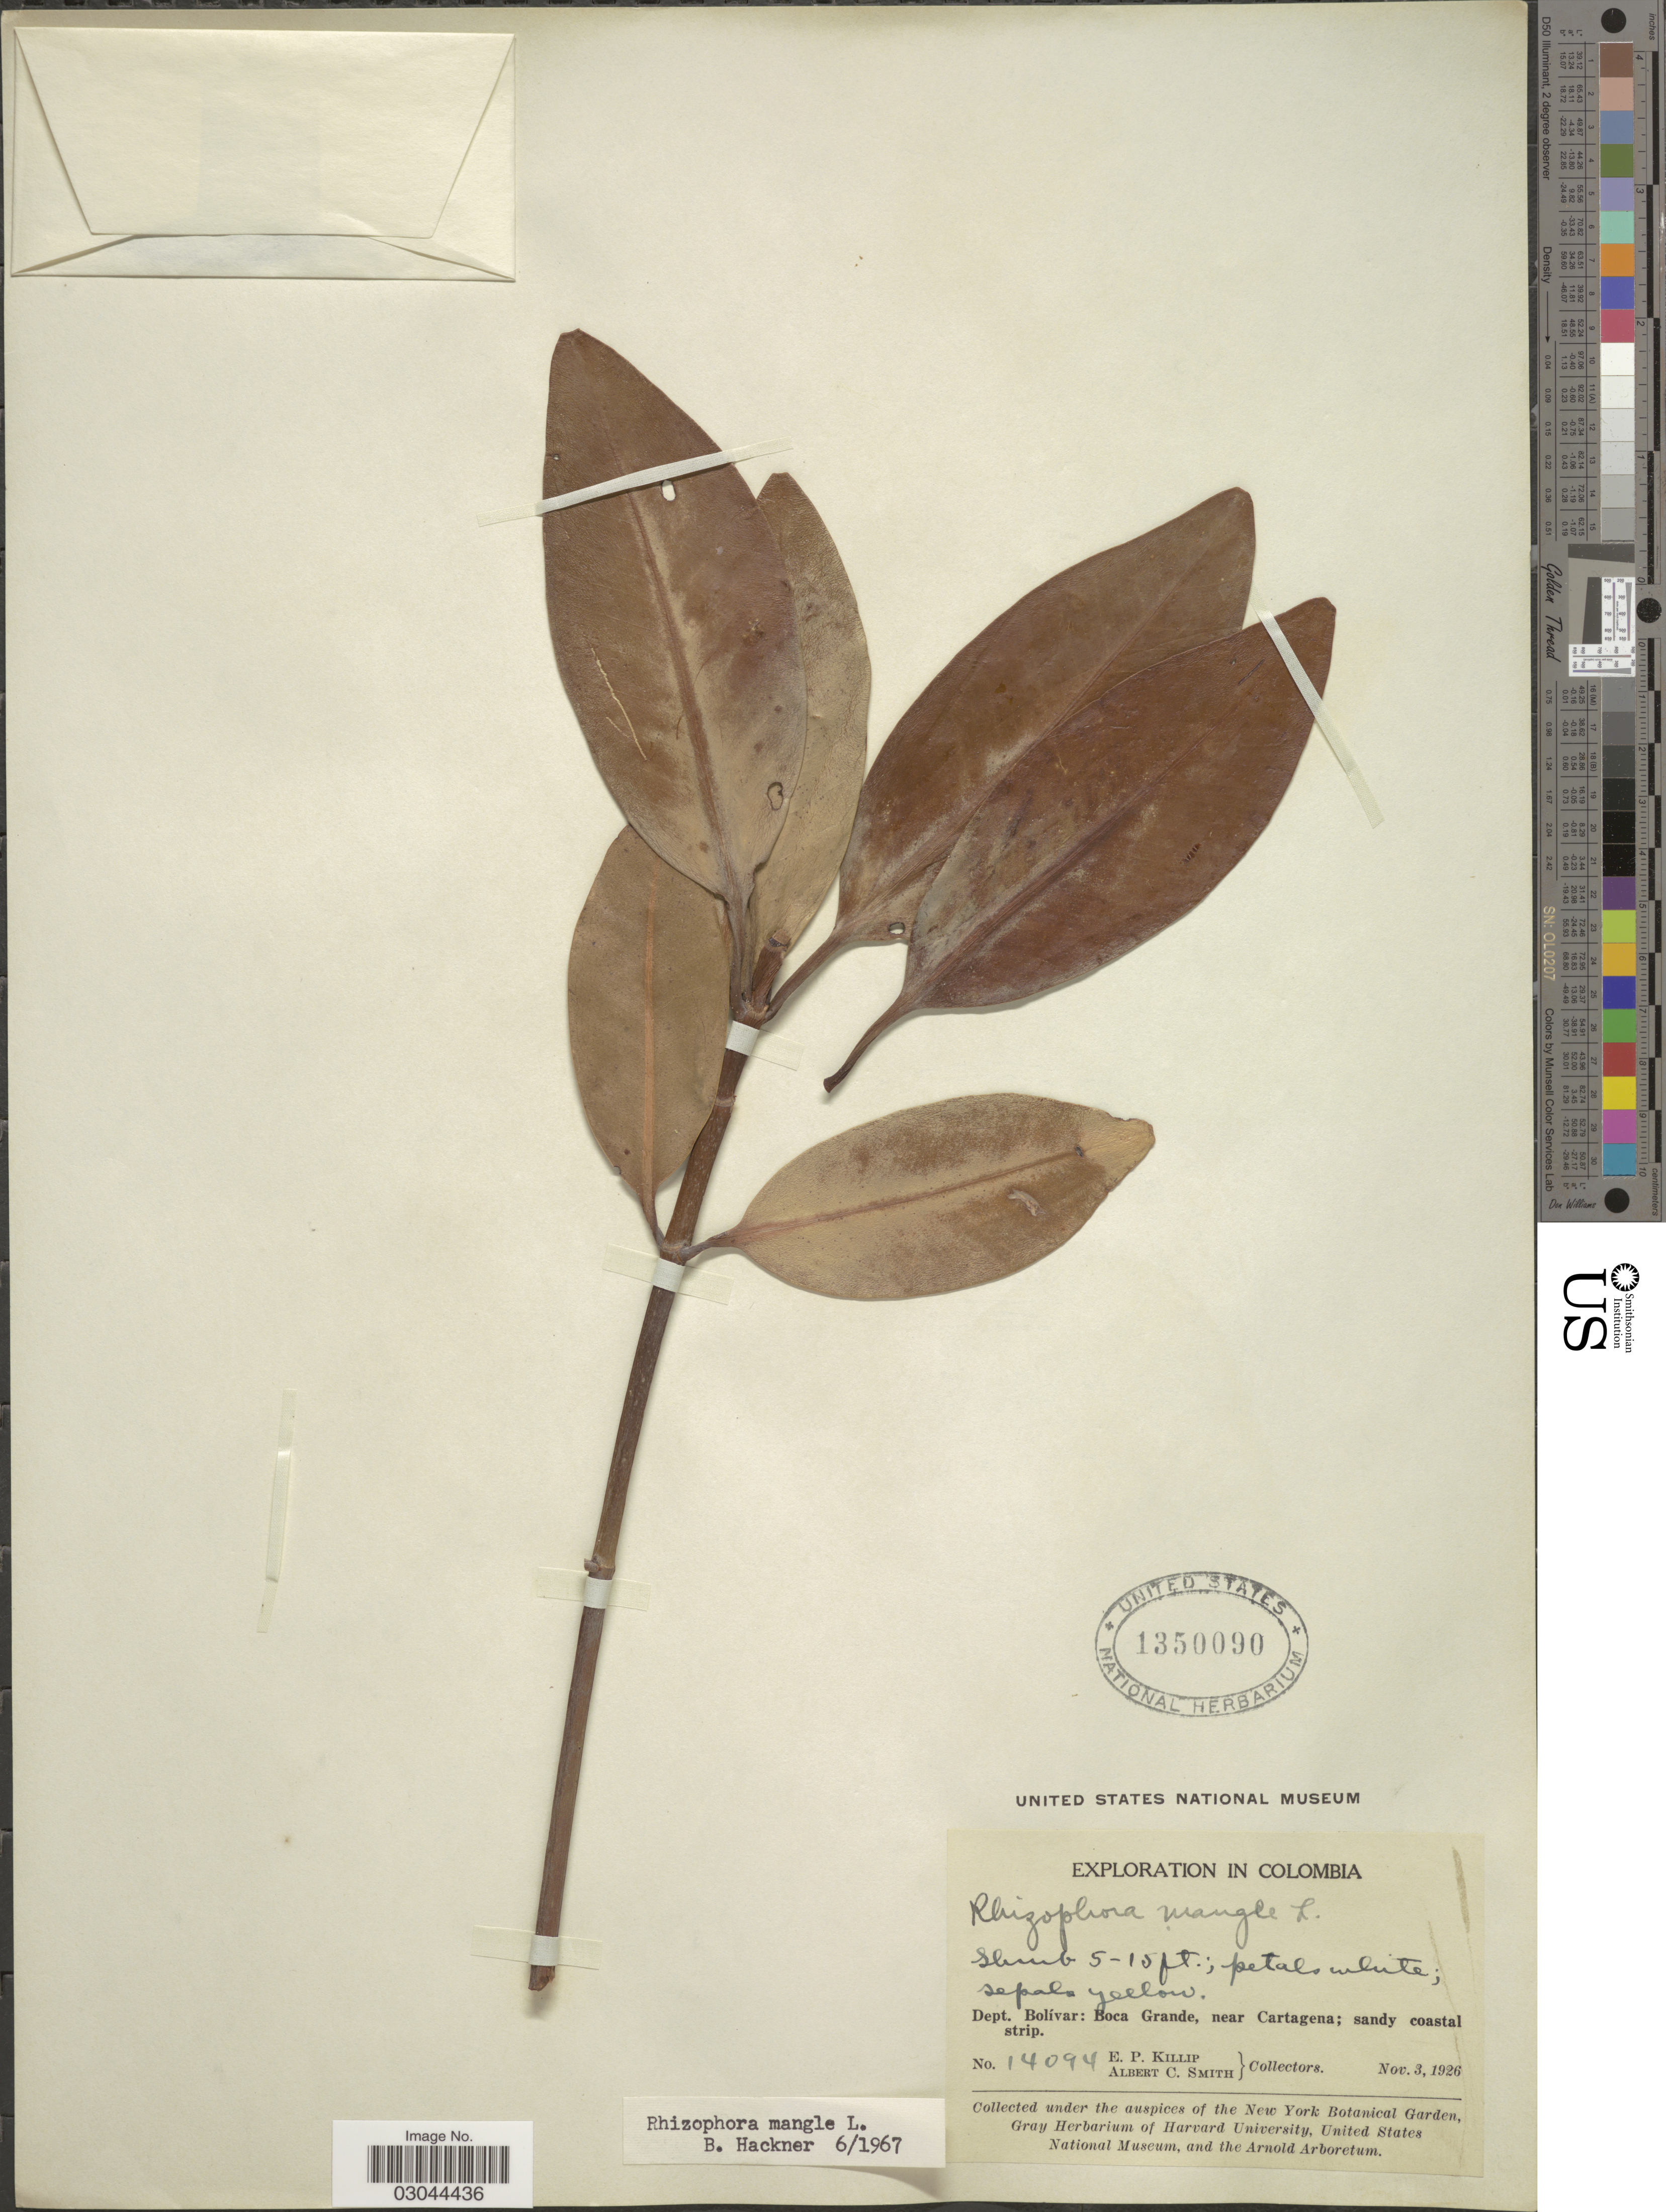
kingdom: Plantae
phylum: Tracheophyta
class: Magnoliopsida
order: Malpighiales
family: Rhizophoraceae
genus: Rhizophora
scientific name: Rhizophora mangle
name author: L.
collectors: E. P. Killip & A. C. Smith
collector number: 14094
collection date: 1926-11-03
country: Colombia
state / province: Bolívar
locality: Dept. Bolívar: Boca Grande, near Cartagena.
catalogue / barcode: US 1350090